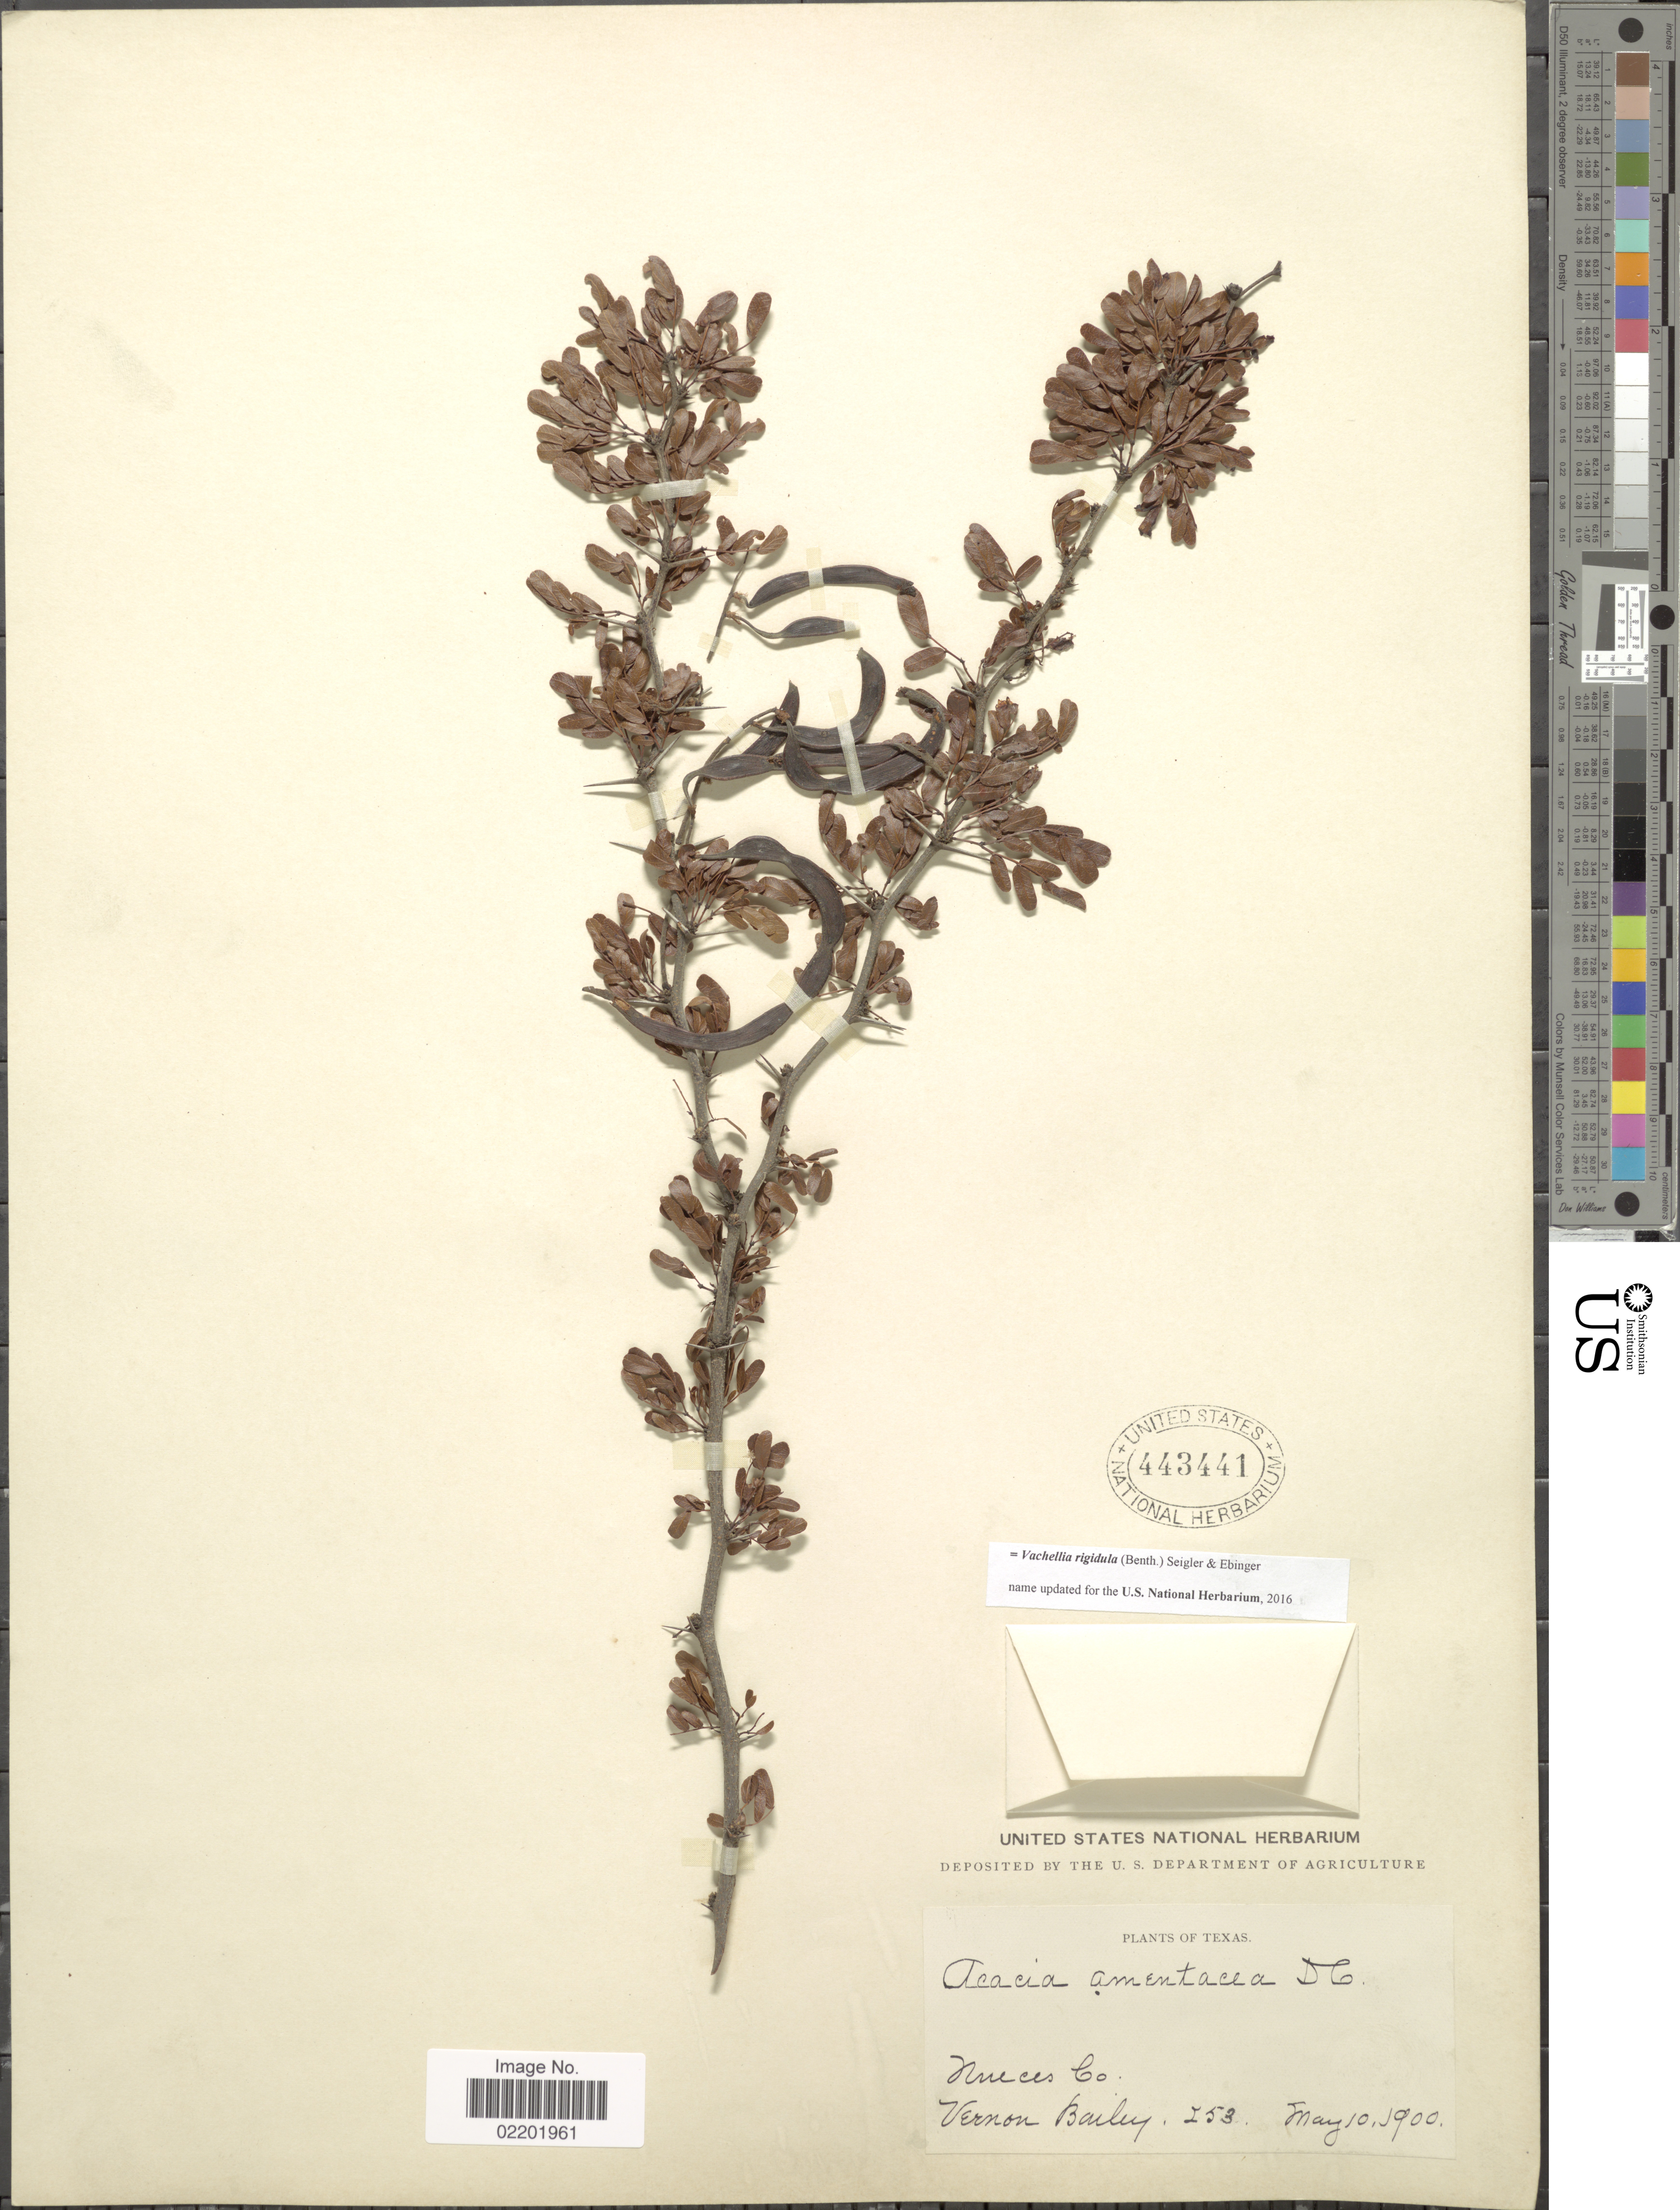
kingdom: Plantae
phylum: Tracheophyta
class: Magnoliopsida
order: Fabales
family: Fabaceae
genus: Vachellia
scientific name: Vachellia rigidula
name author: (Benth.) Seigler & Ebinger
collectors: V. O. Bailey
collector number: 253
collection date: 1900-05-10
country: United States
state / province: Texas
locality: Neueces Co.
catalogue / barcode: US 443441